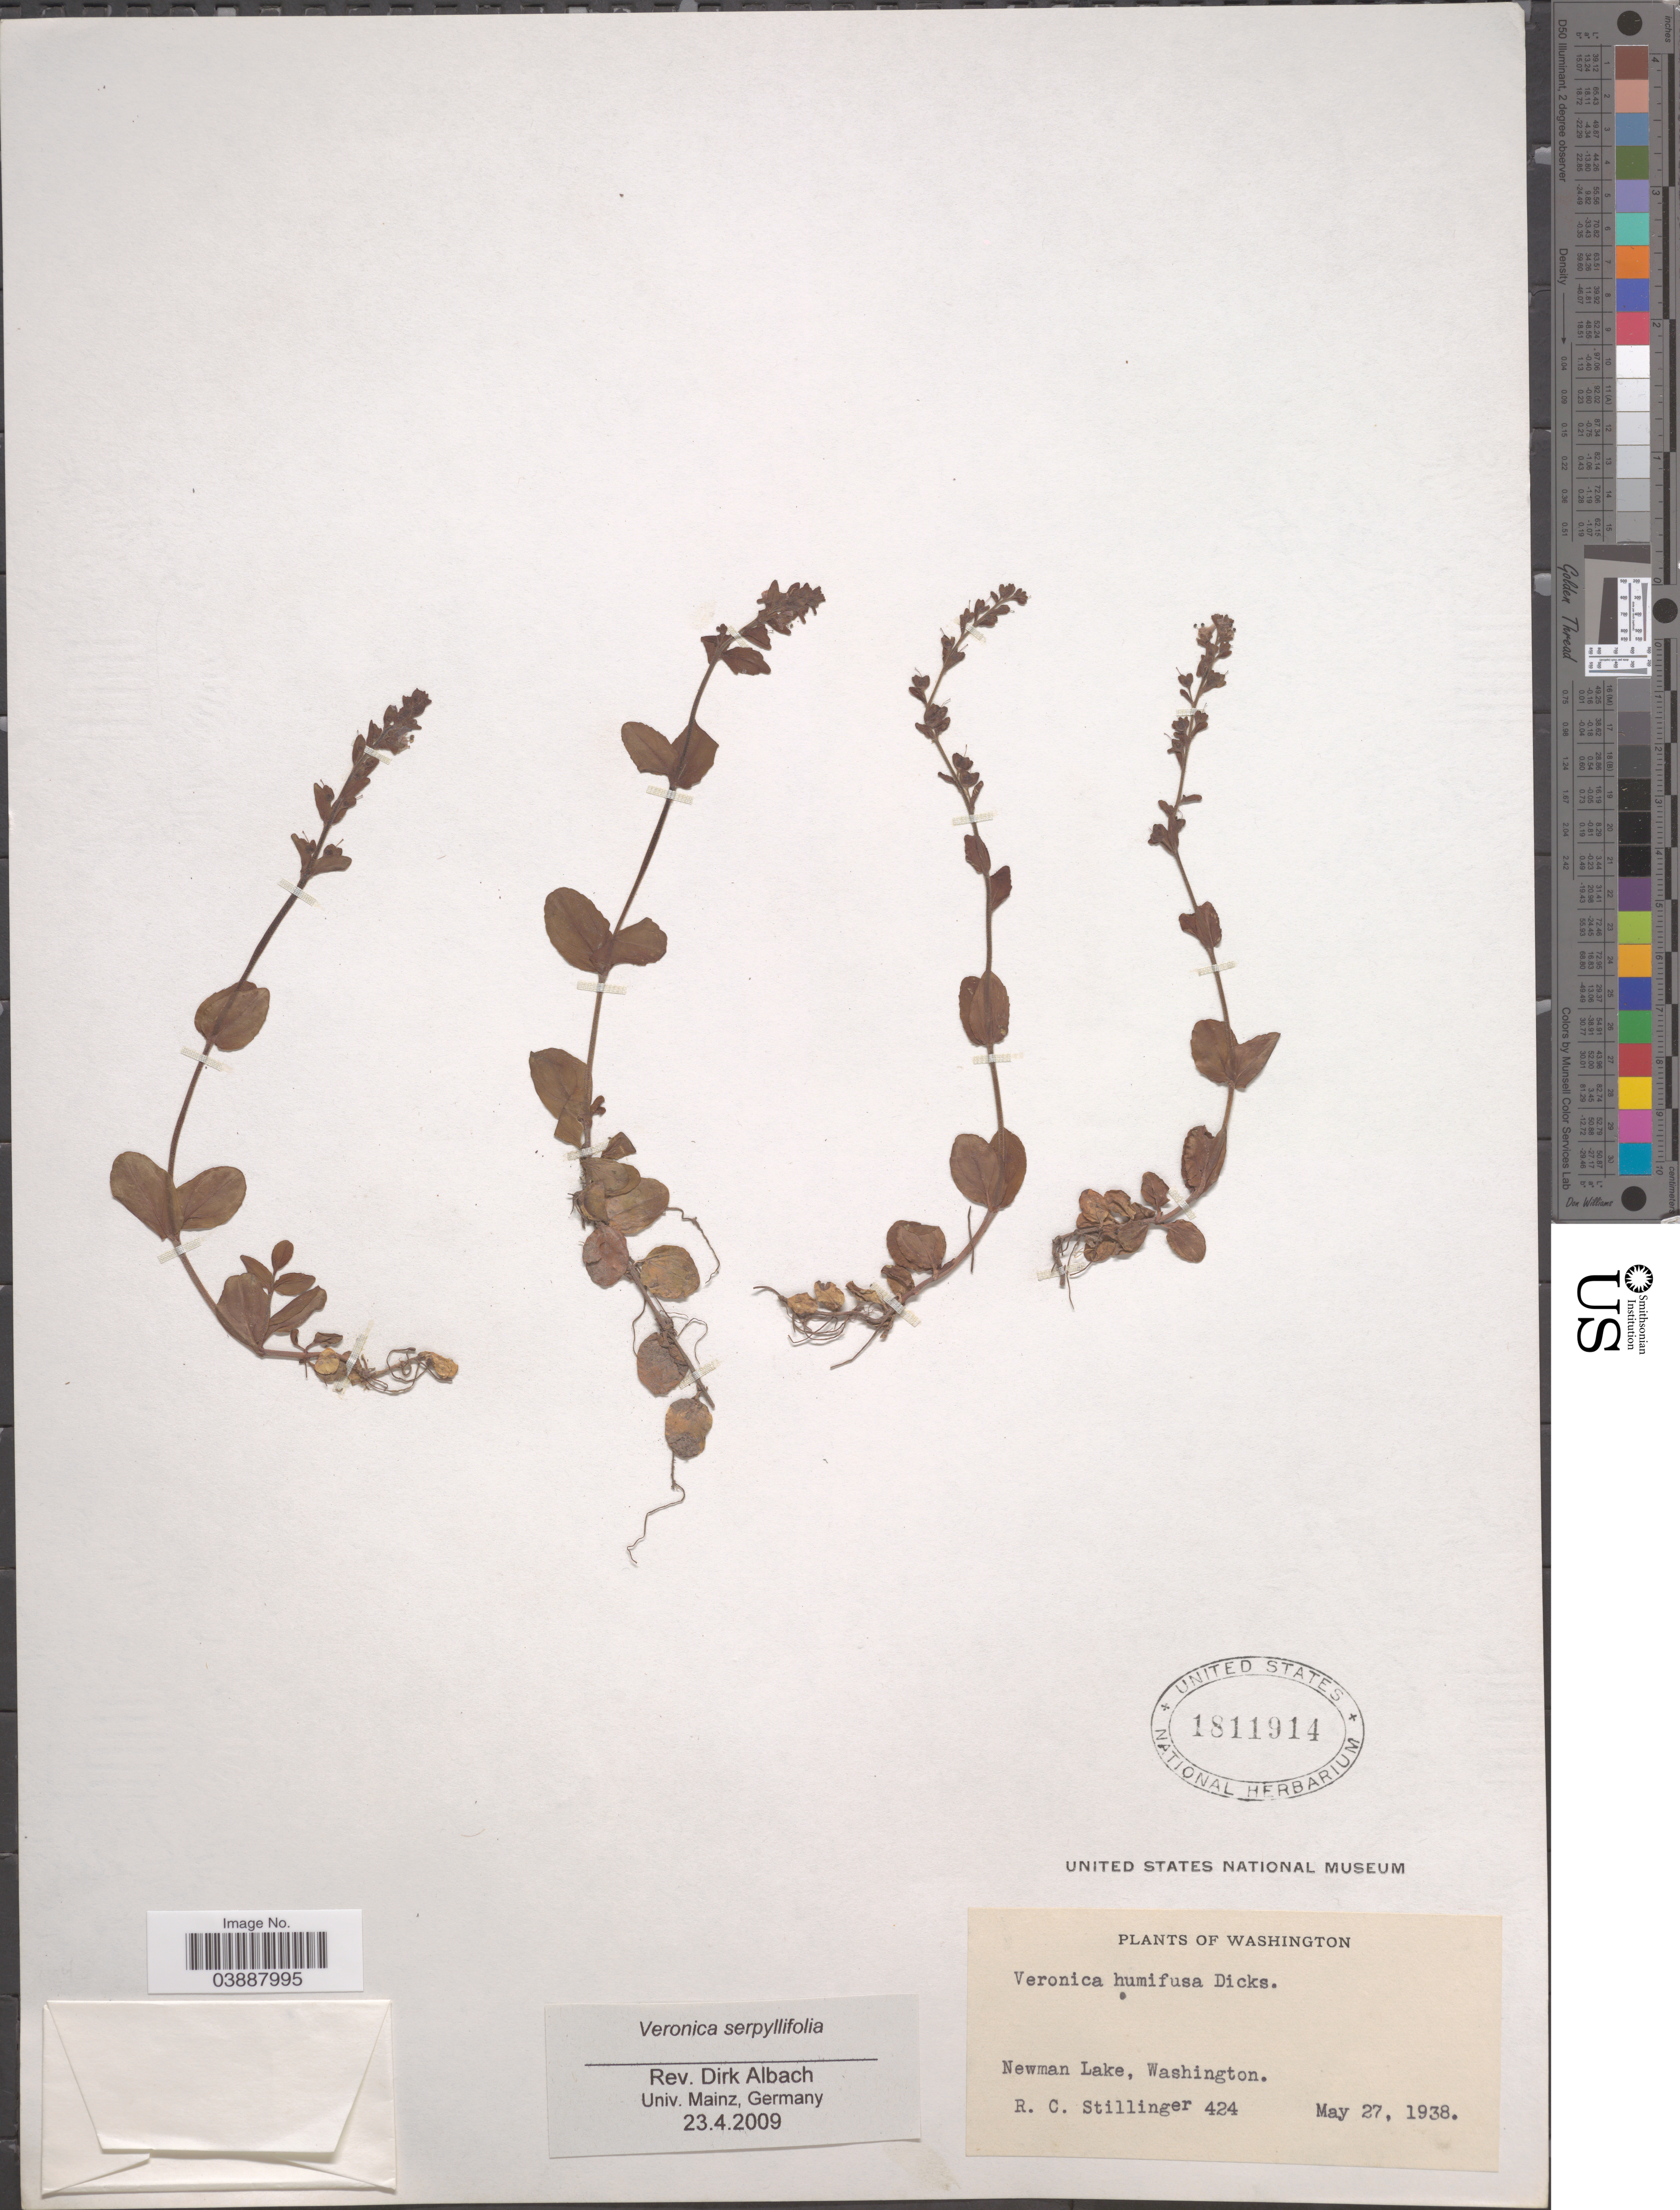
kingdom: Plantae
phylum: Tracheophyta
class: Magnoliopsida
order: Lamiales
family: Plantaginaceae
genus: Veronica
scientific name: Veronica serpyllifolia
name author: L.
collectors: R. Stillinger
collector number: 424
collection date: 1938-05-27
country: United States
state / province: Washington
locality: Newman Lake.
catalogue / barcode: US 1811914